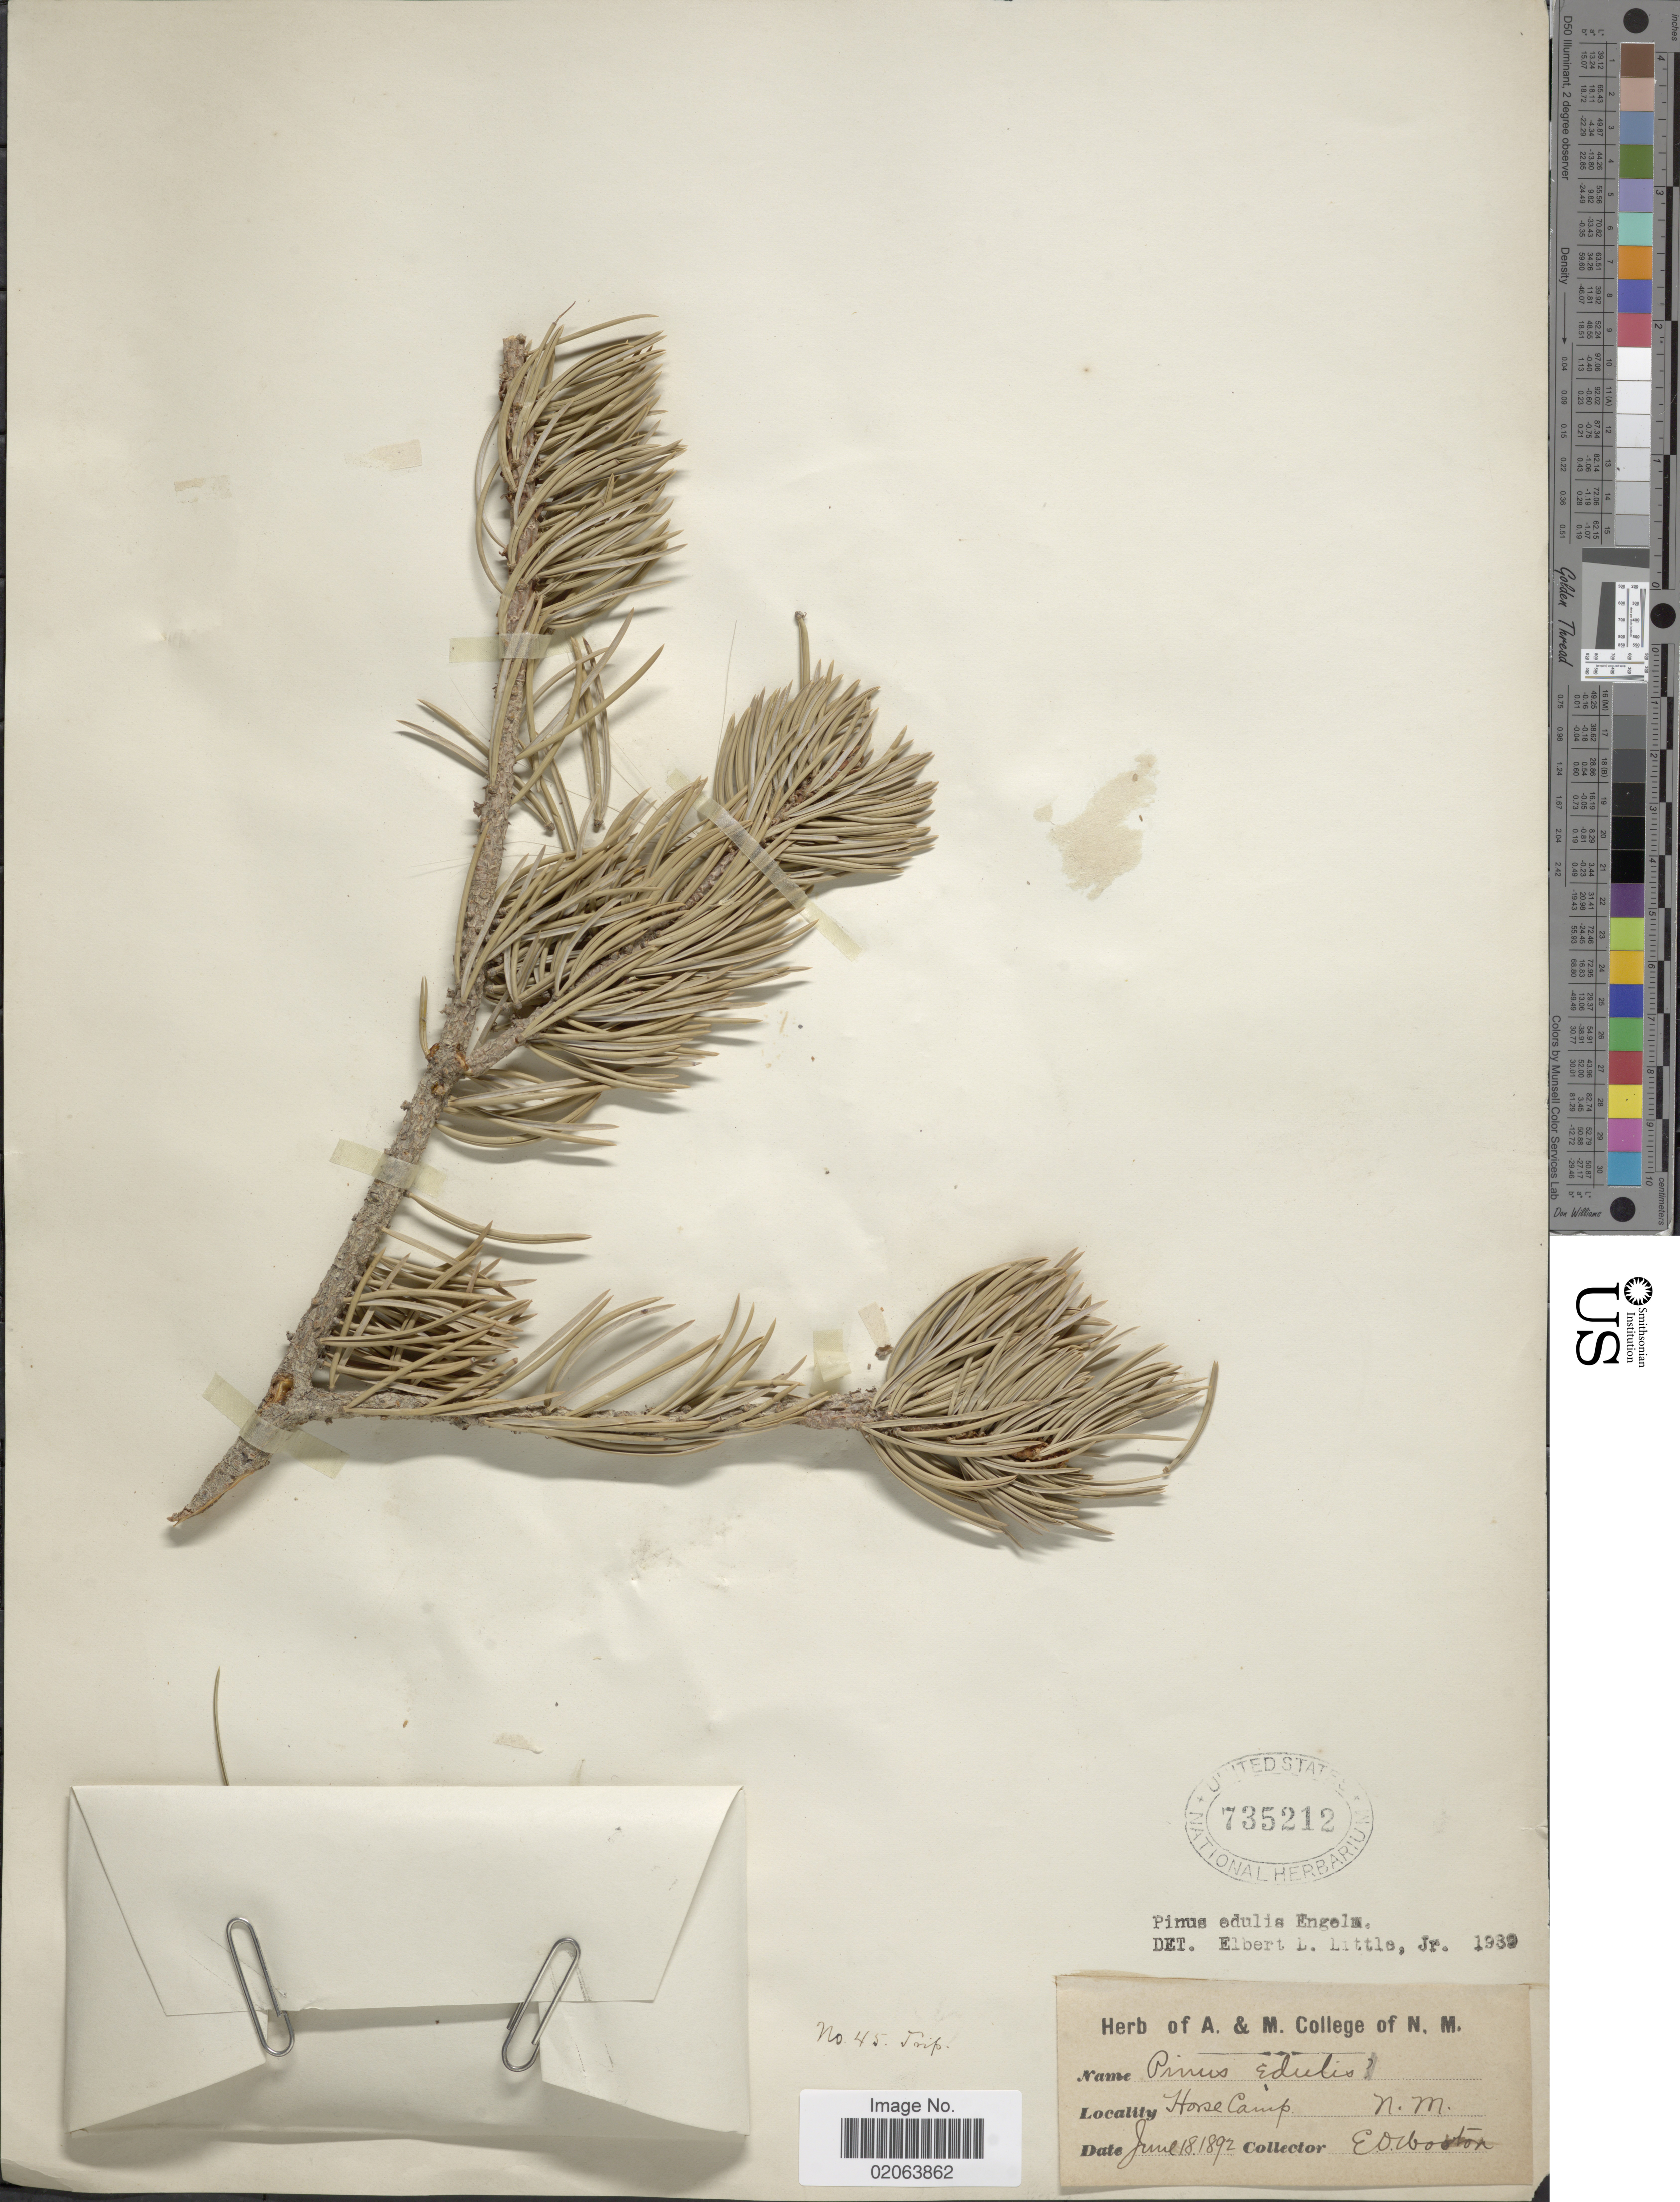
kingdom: Plantae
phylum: Tracheophyta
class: Pinopsida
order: Pinales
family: Pinaceae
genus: Pinus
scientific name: Pinus edulis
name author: Engelm.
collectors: E. O. Wooton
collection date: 1892-08-18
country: United States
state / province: New Mexico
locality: Horse Camp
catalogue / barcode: US 735212